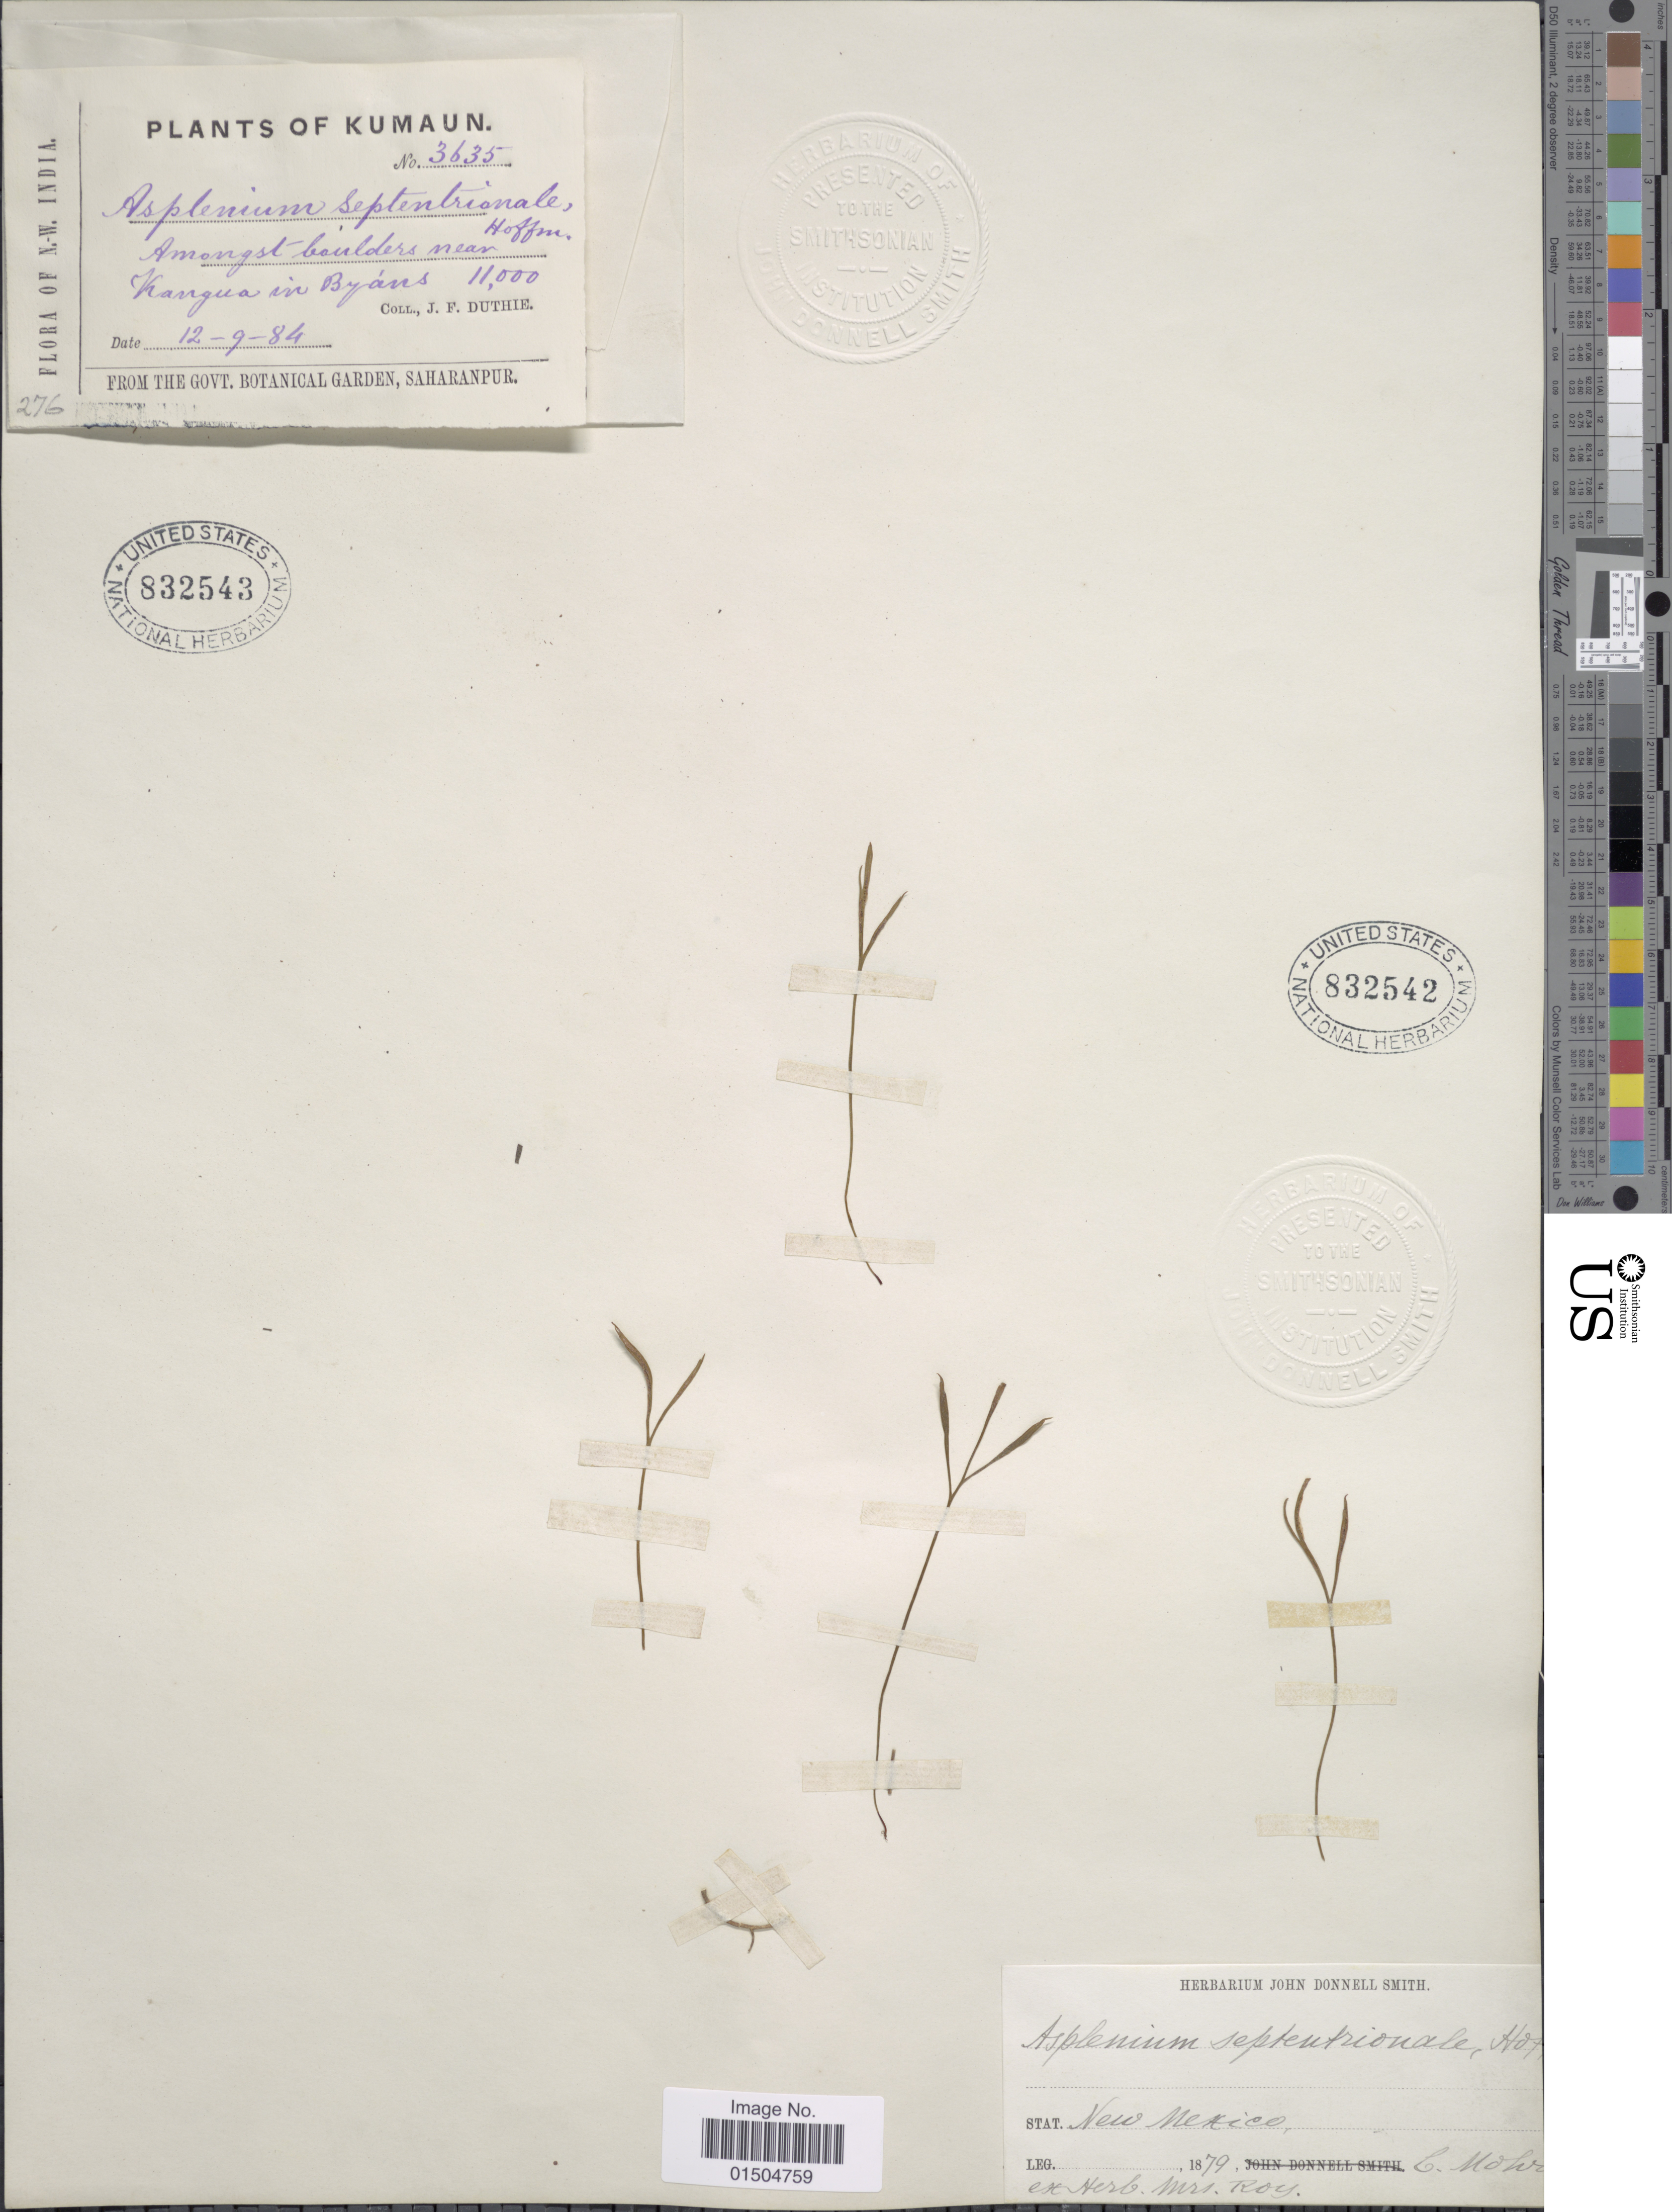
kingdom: Plantae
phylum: Tracheophyta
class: Polypodiopsida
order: Polypodiales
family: Aspleniaceae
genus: Asplenium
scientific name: Asplenium septentrionale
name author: (L.) Hoffm.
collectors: C. T. Mohr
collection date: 1879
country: United States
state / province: New Mexico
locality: New Mexico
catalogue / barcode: US 832542